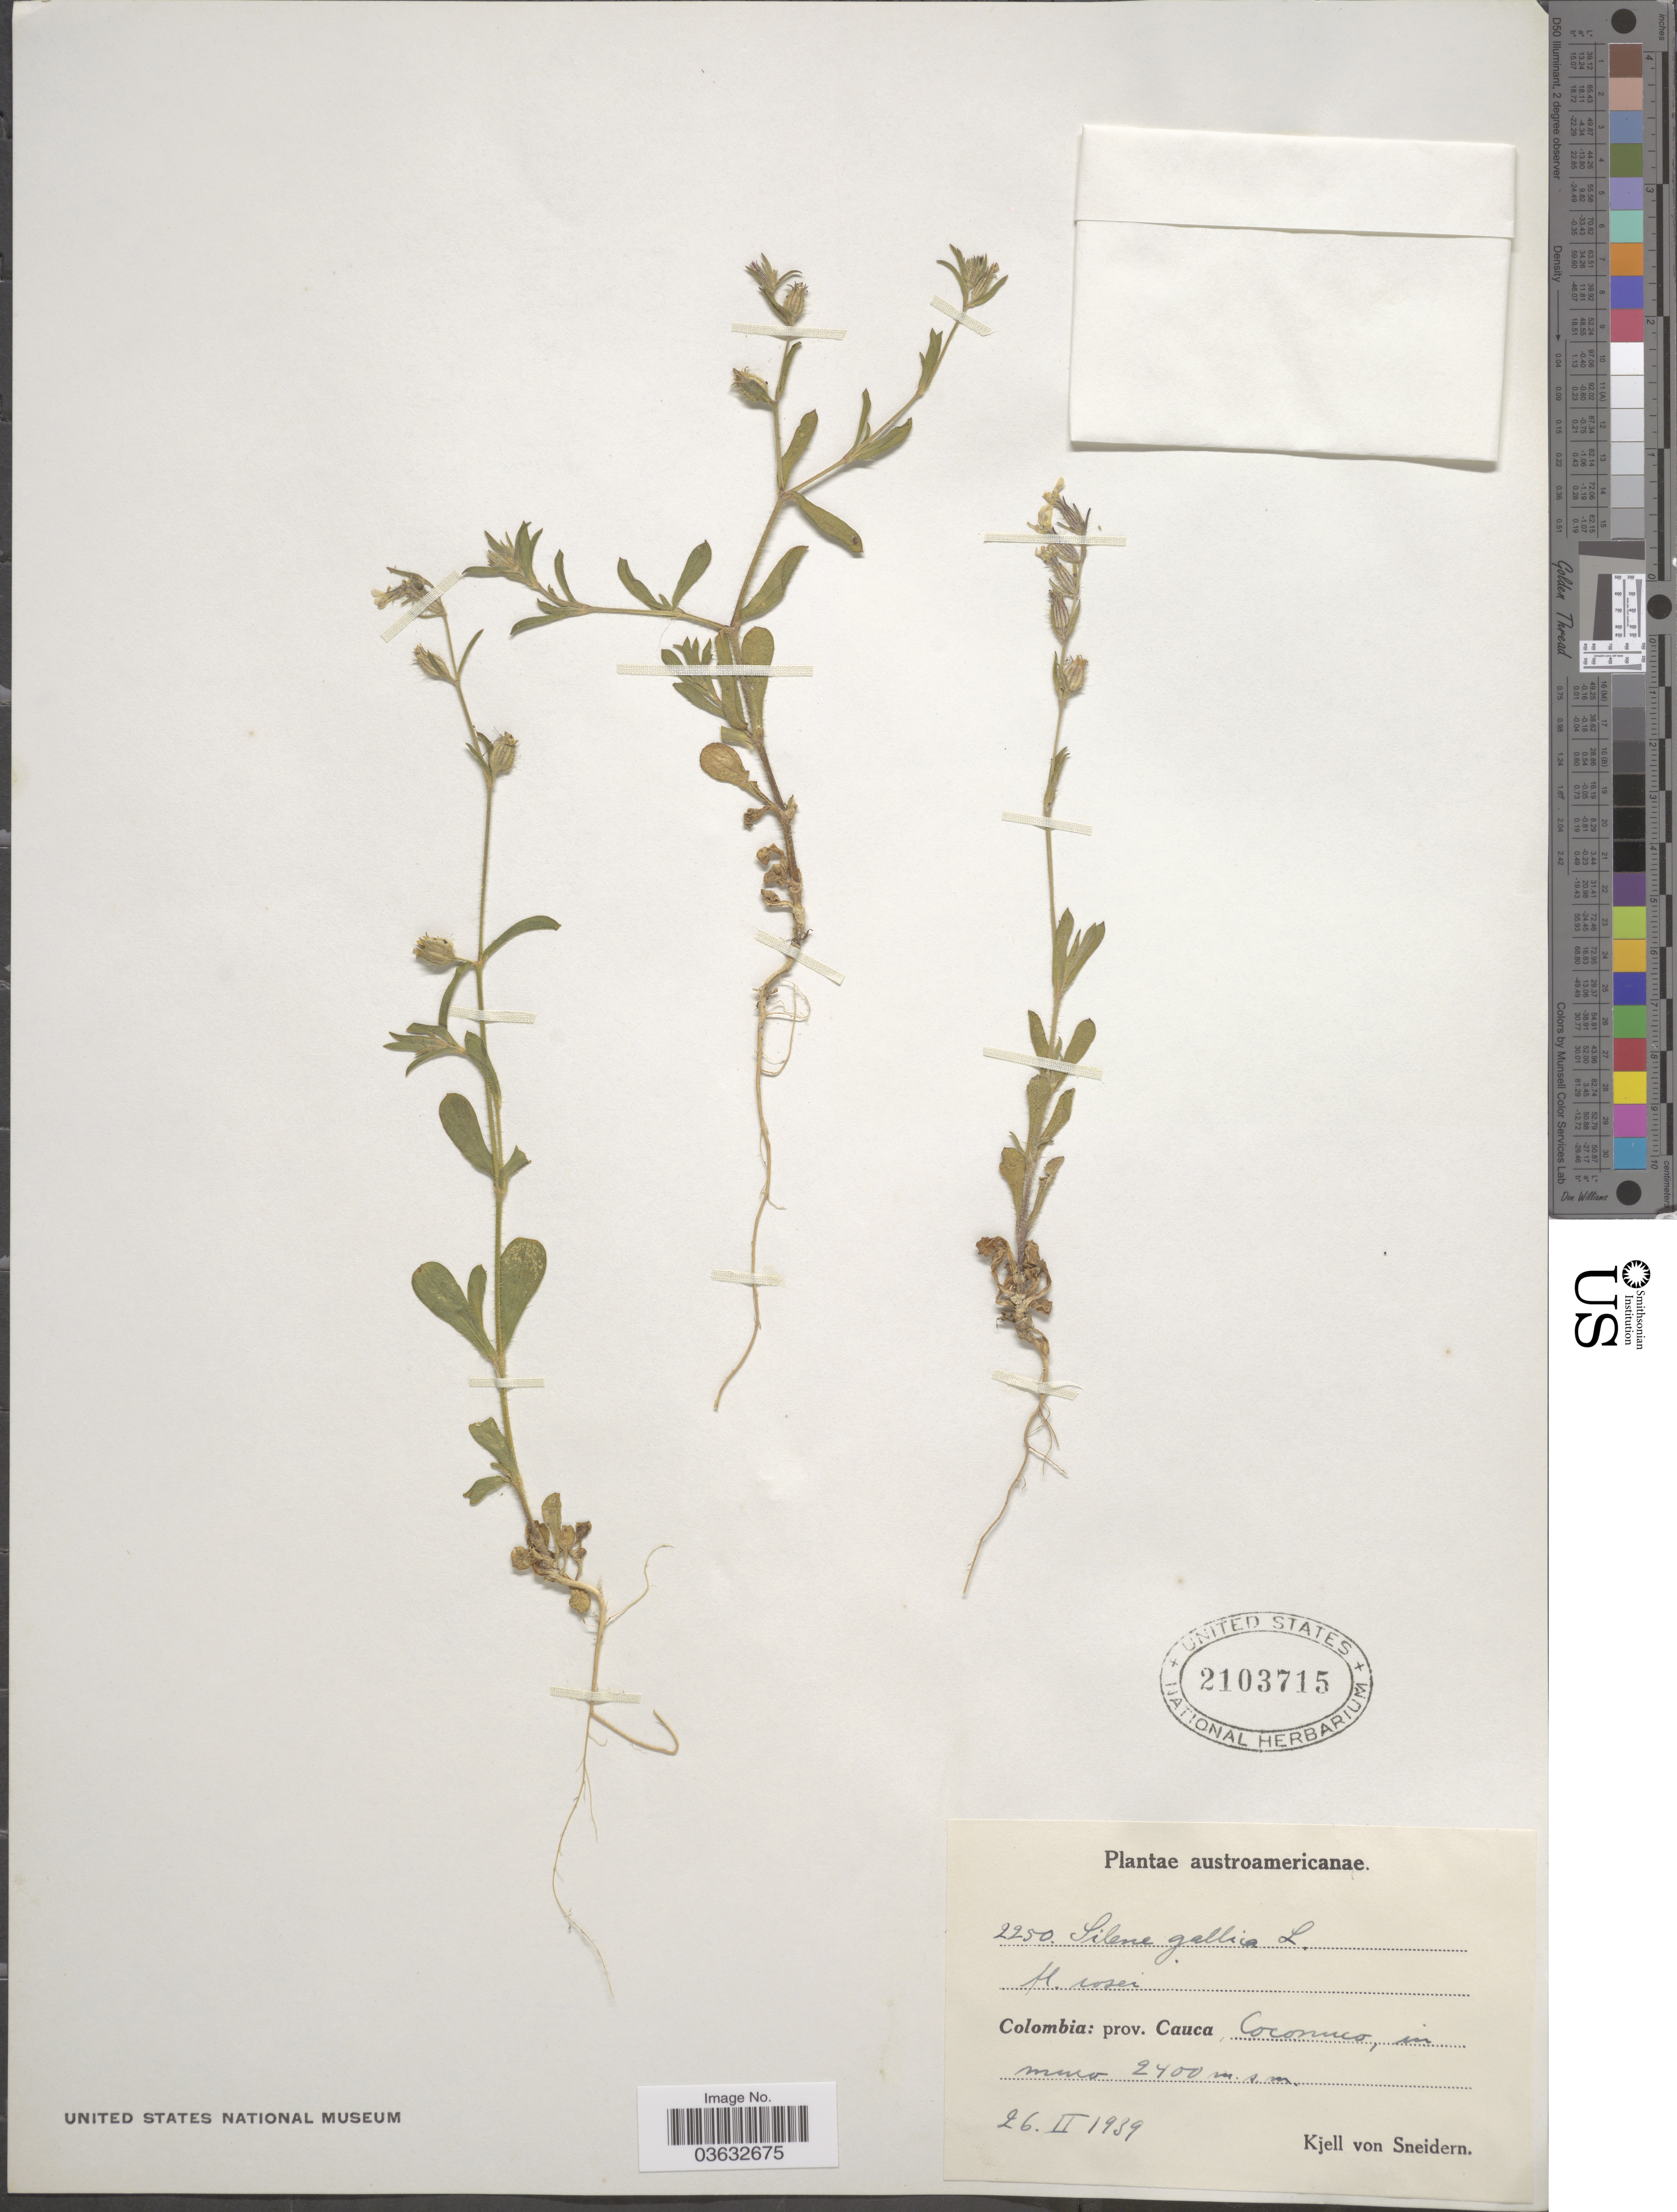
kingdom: Plantae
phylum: Tracheophyta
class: Magnoliopsida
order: Caryophyllales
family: Caryophyllaceae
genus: Silene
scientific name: Silene gallica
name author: L.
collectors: K. von Sneidern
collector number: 2250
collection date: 1939-02-26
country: Colombia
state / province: Cauca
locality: Coconuco, in muco. Austroamericanae.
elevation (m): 2400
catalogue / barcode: US 2103715